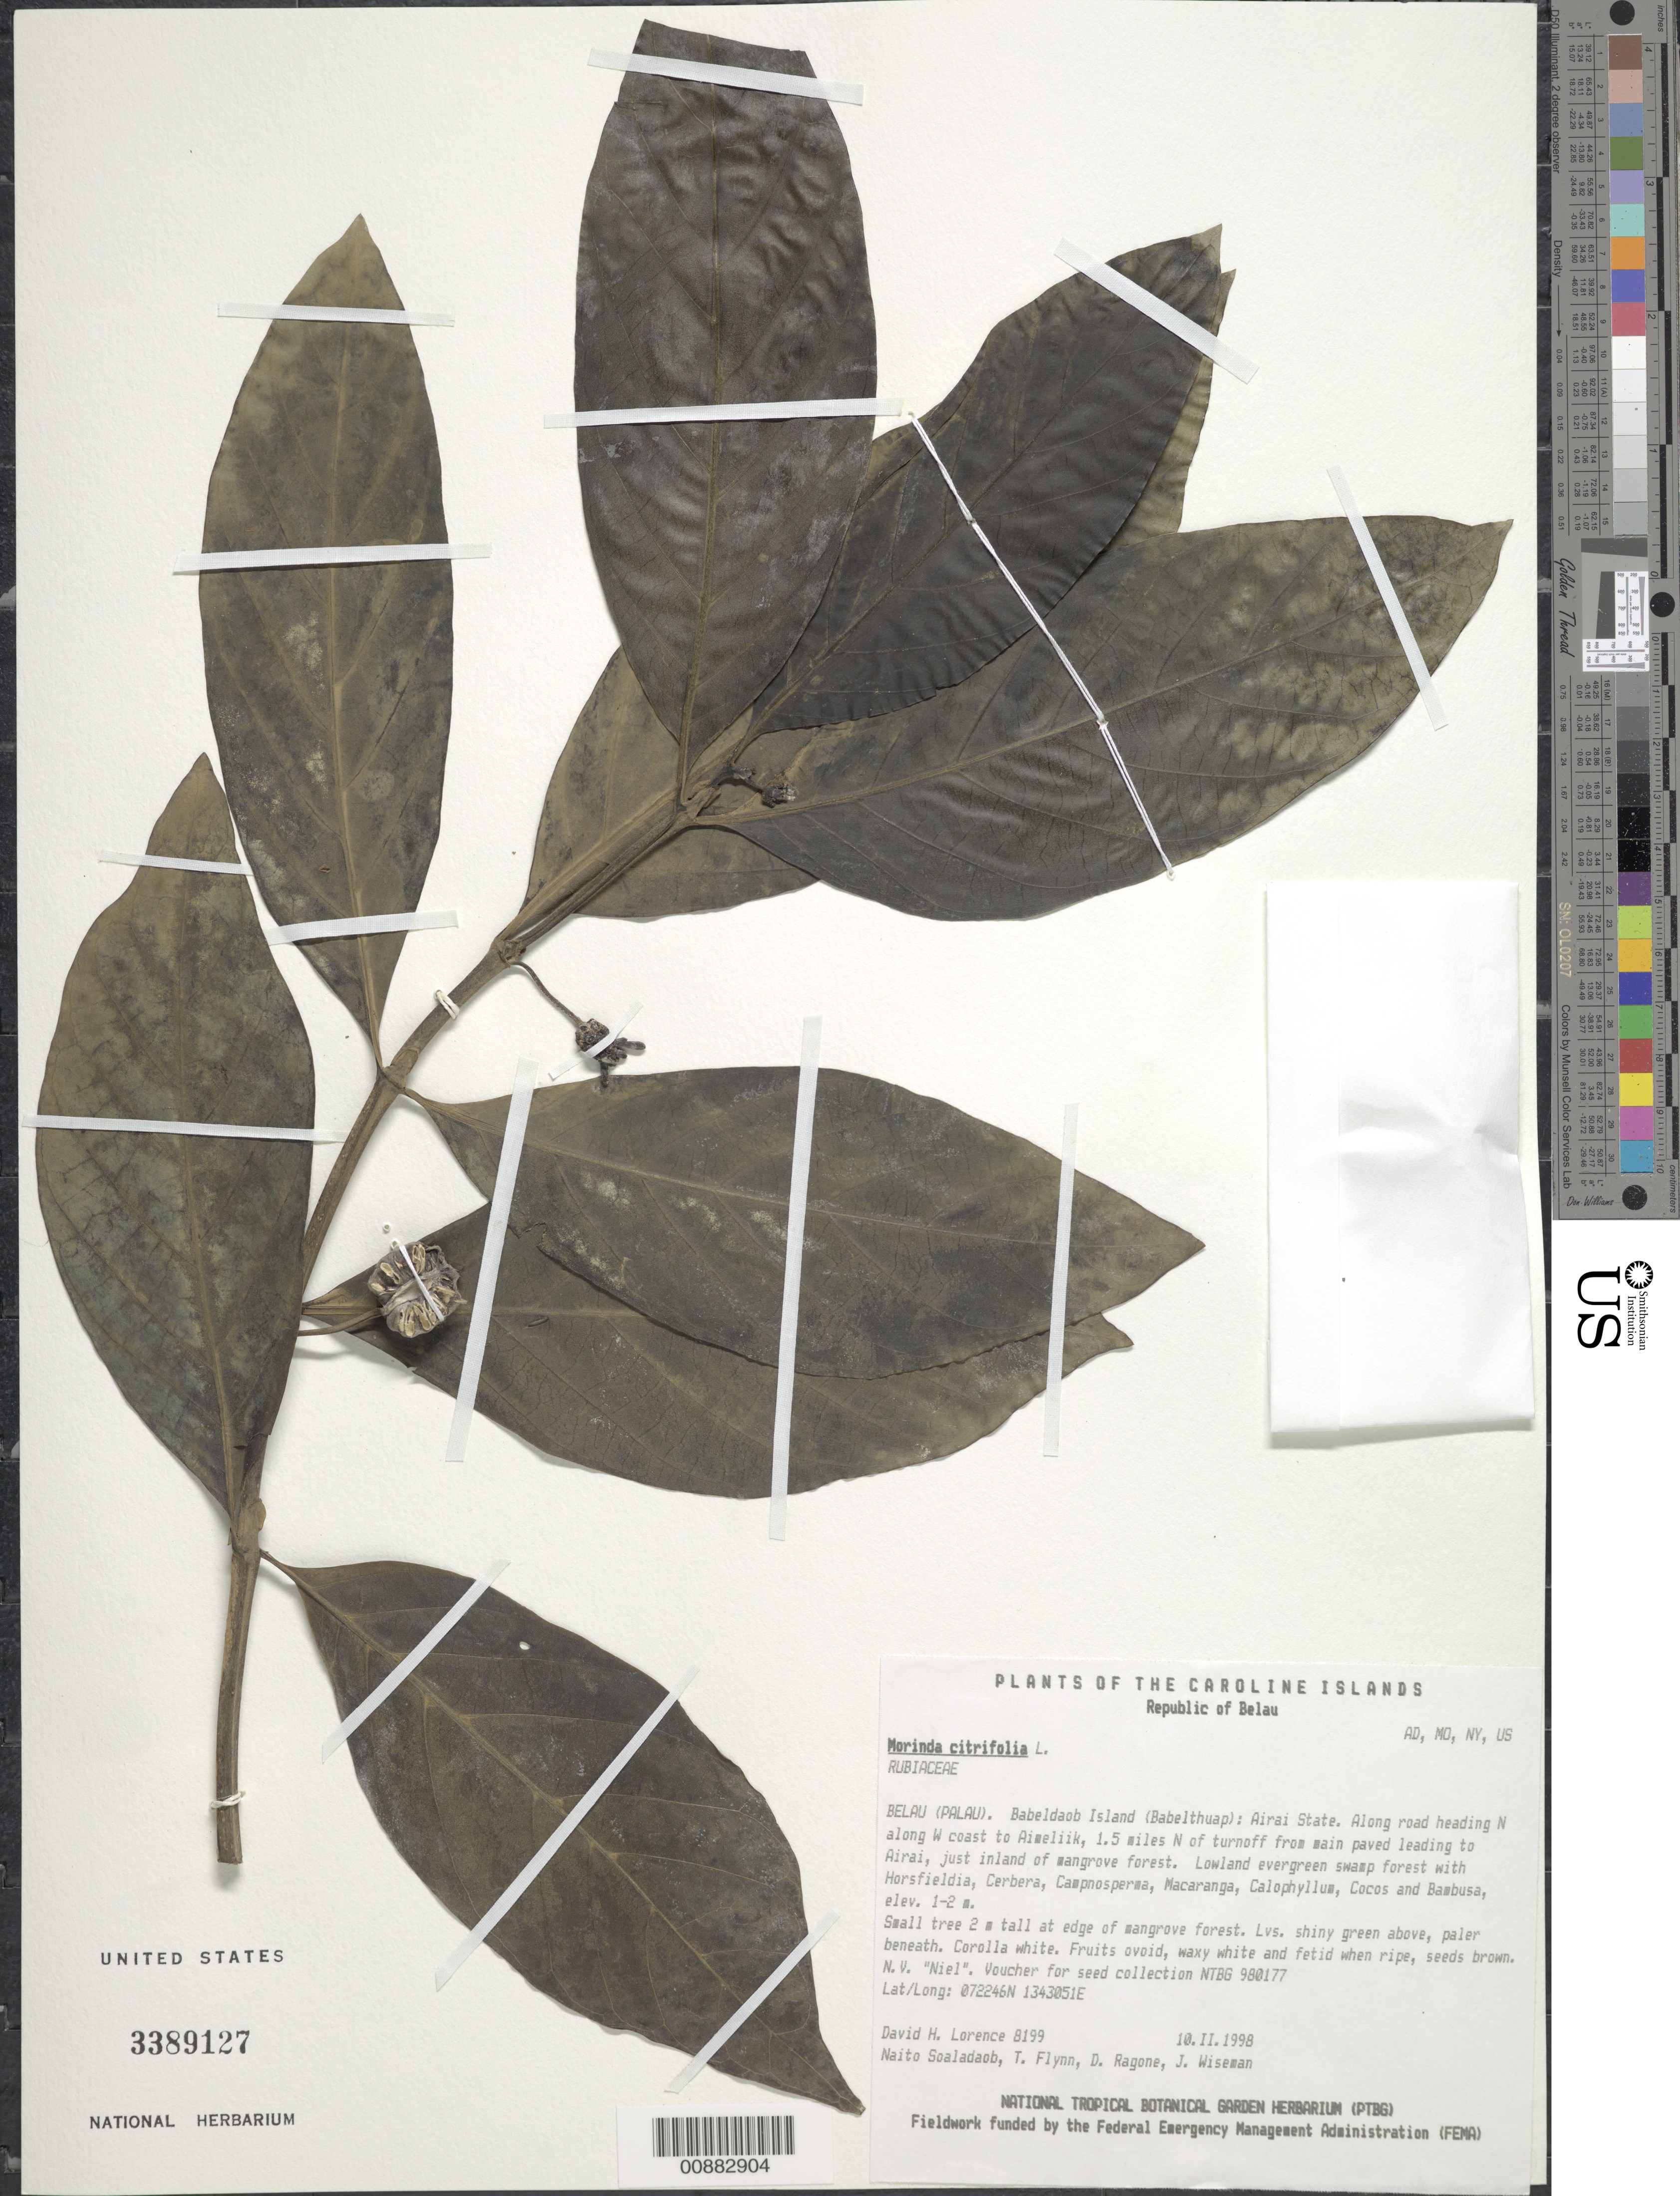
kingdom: Plantae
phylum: Tracheophyta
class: Magnoliopsida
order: Gentianales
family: Rubiaceae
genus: Morinda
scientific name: Morinda citrifolia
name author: L.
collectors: D. Lorence, N. Soaladaob, T. W. Flynn, D. Ragone & J. Wiseman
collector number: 8199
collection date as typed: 10 Feb 1988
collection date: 1988-02-10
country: Palau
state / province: Airai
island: Babeldaob [Babelthuap]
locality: Airai State. Along road heading N along W coast to Aimeliik, 1.5 miles N of turnoff from main paved leading to Airai, just inland of mangrove forest.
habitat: Lowland evergreen swamp forest (see voucher for plants). Small tree at edge of mangrove forest.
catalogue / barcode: US 3389127